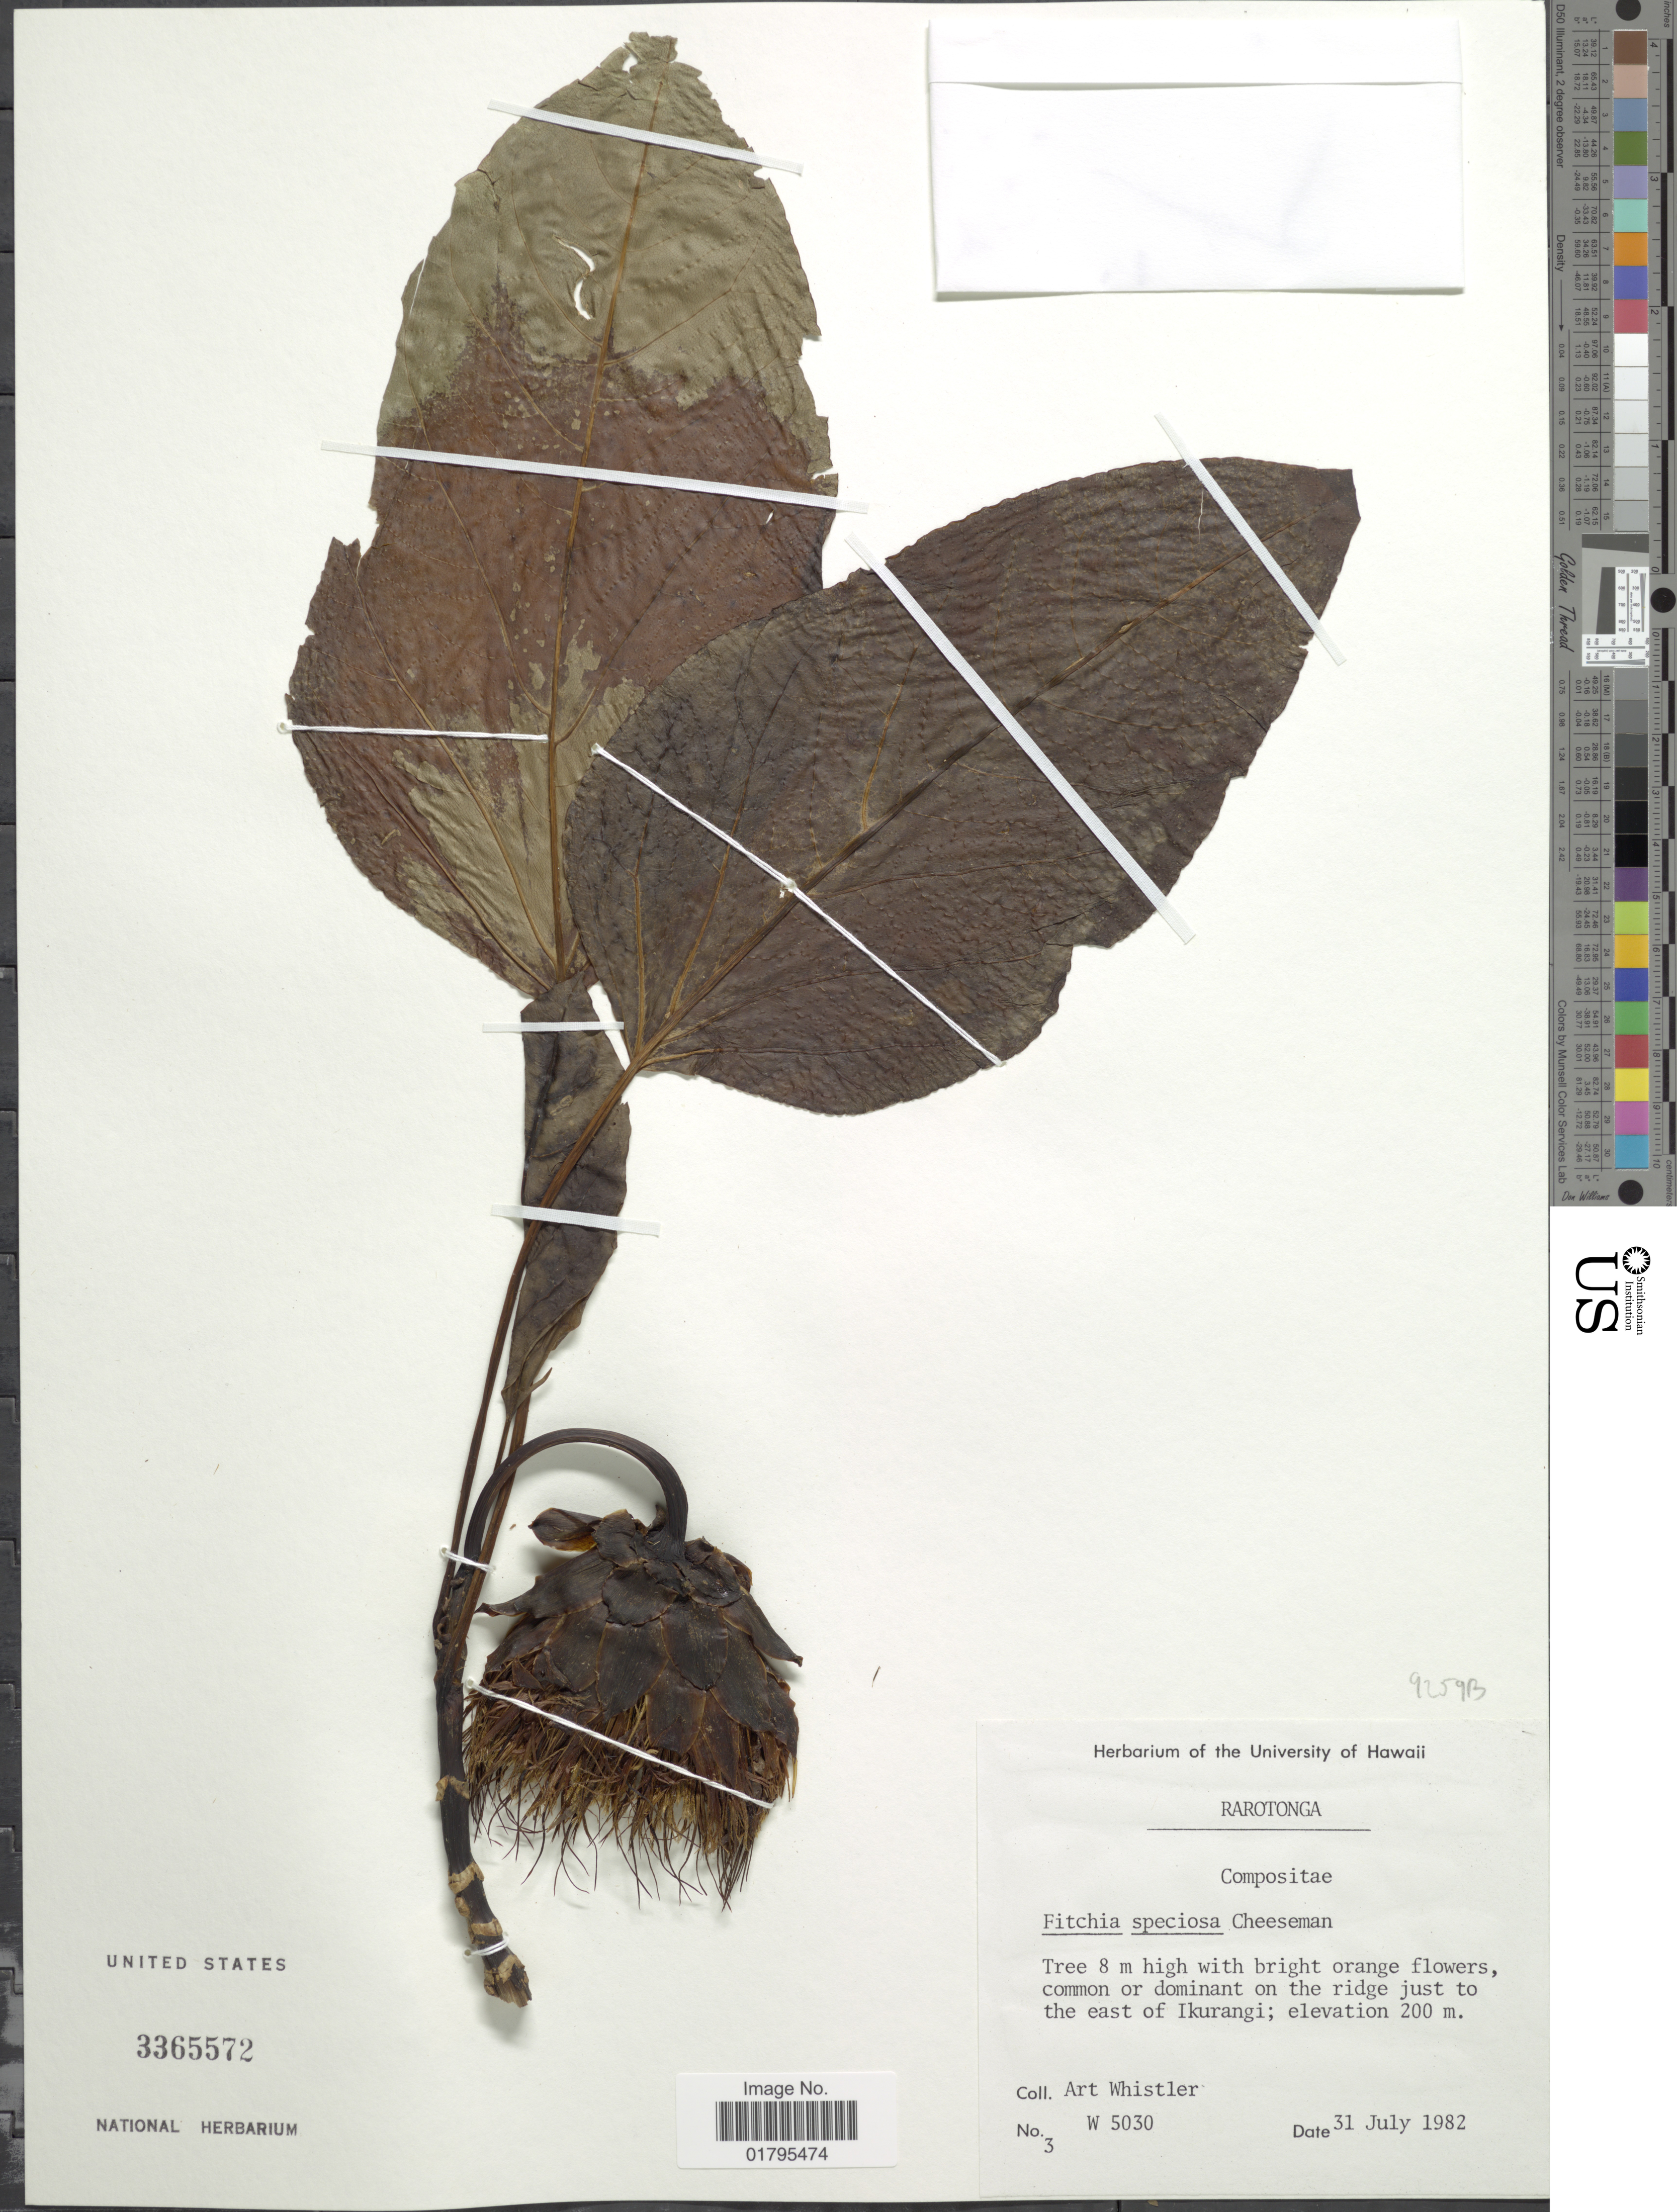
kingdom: Plantae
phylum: Tracheophyta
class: Magnoliopsida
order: Asterales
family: Asteraceae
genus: Fitchia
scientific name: Fitchia speciosa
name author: Cheeseman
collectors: A. Whistler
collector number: W 5030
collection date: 1982-07-31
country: Cook Islands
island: Rarotonga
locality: Common or dominant on the ridge just to the east of Ikurangi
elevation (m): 200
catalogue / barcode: US 3365572